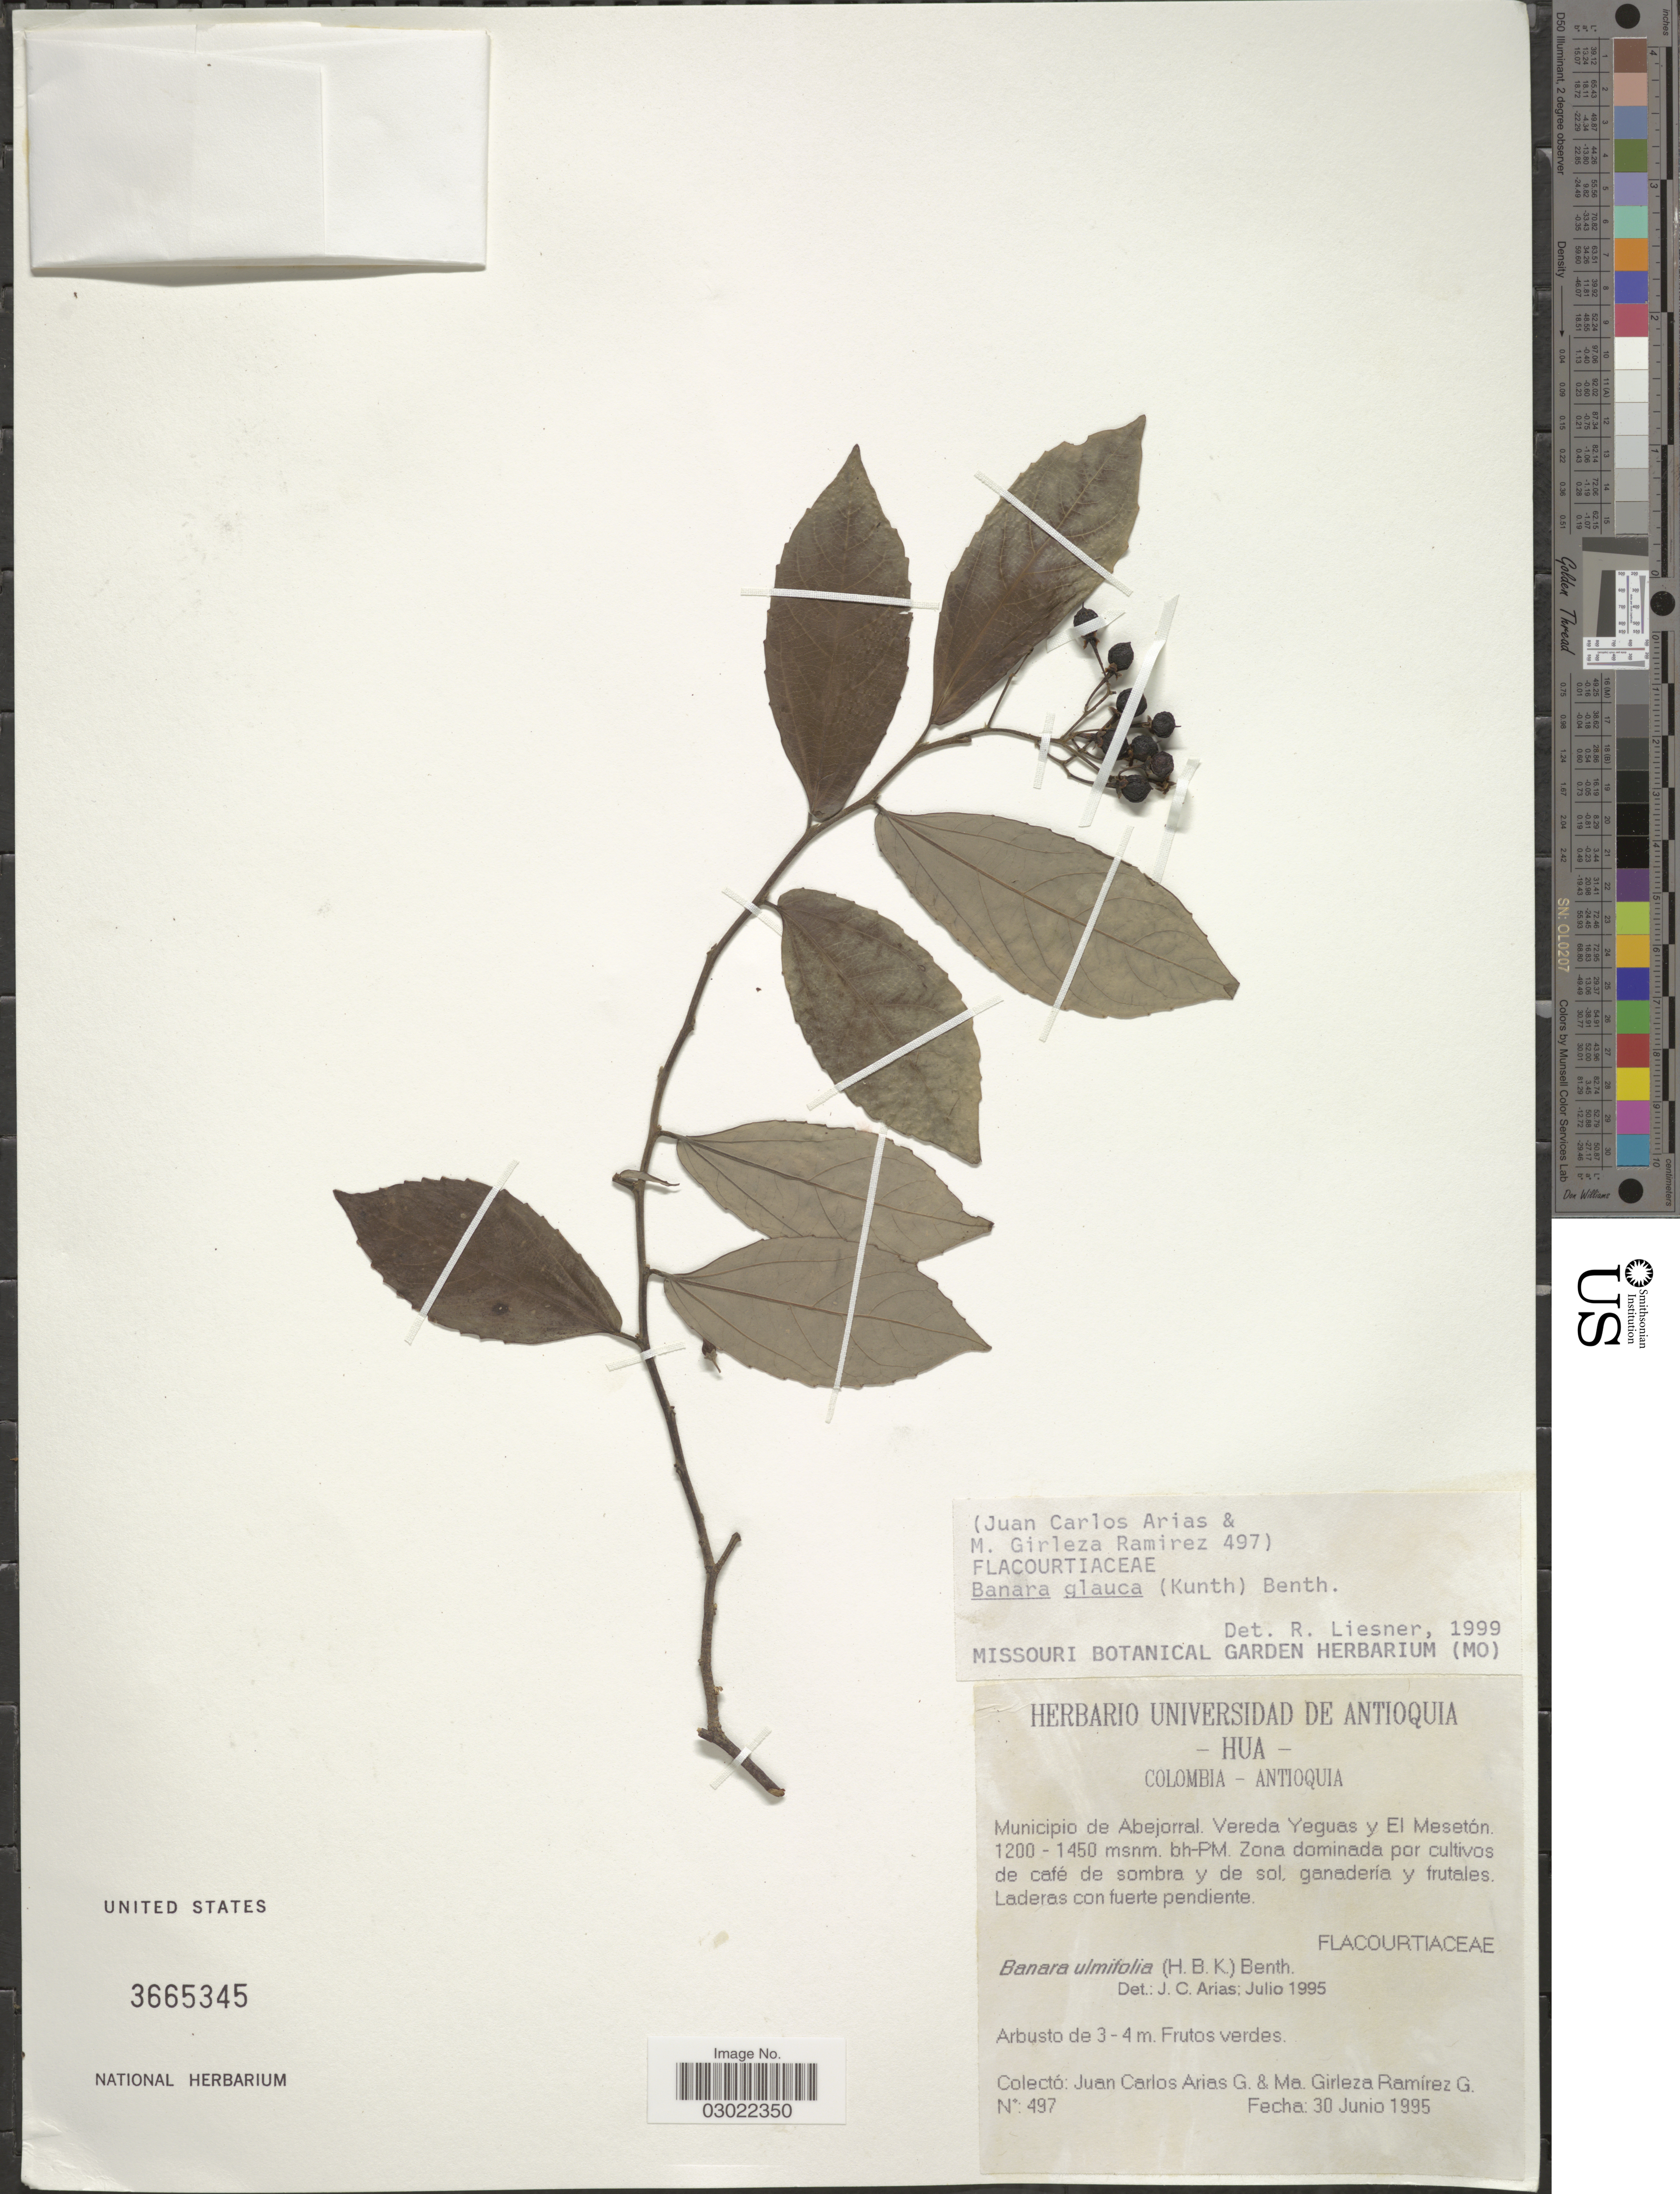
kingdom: Plantae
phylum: Tracheophyta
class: Magnoliopsida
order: Malpighiales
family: Salicaceae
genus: Banara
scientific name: Banara glauca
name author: (Kunth) Benth.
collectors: J. Arias G. & M. Ramirez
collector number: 497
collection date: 1995-06-30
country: Colombia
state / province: Antioquia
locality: Municipio de Abejorral. Vereda Yeguas y El Mesetón.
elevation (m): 1200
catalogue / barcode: US 3665345